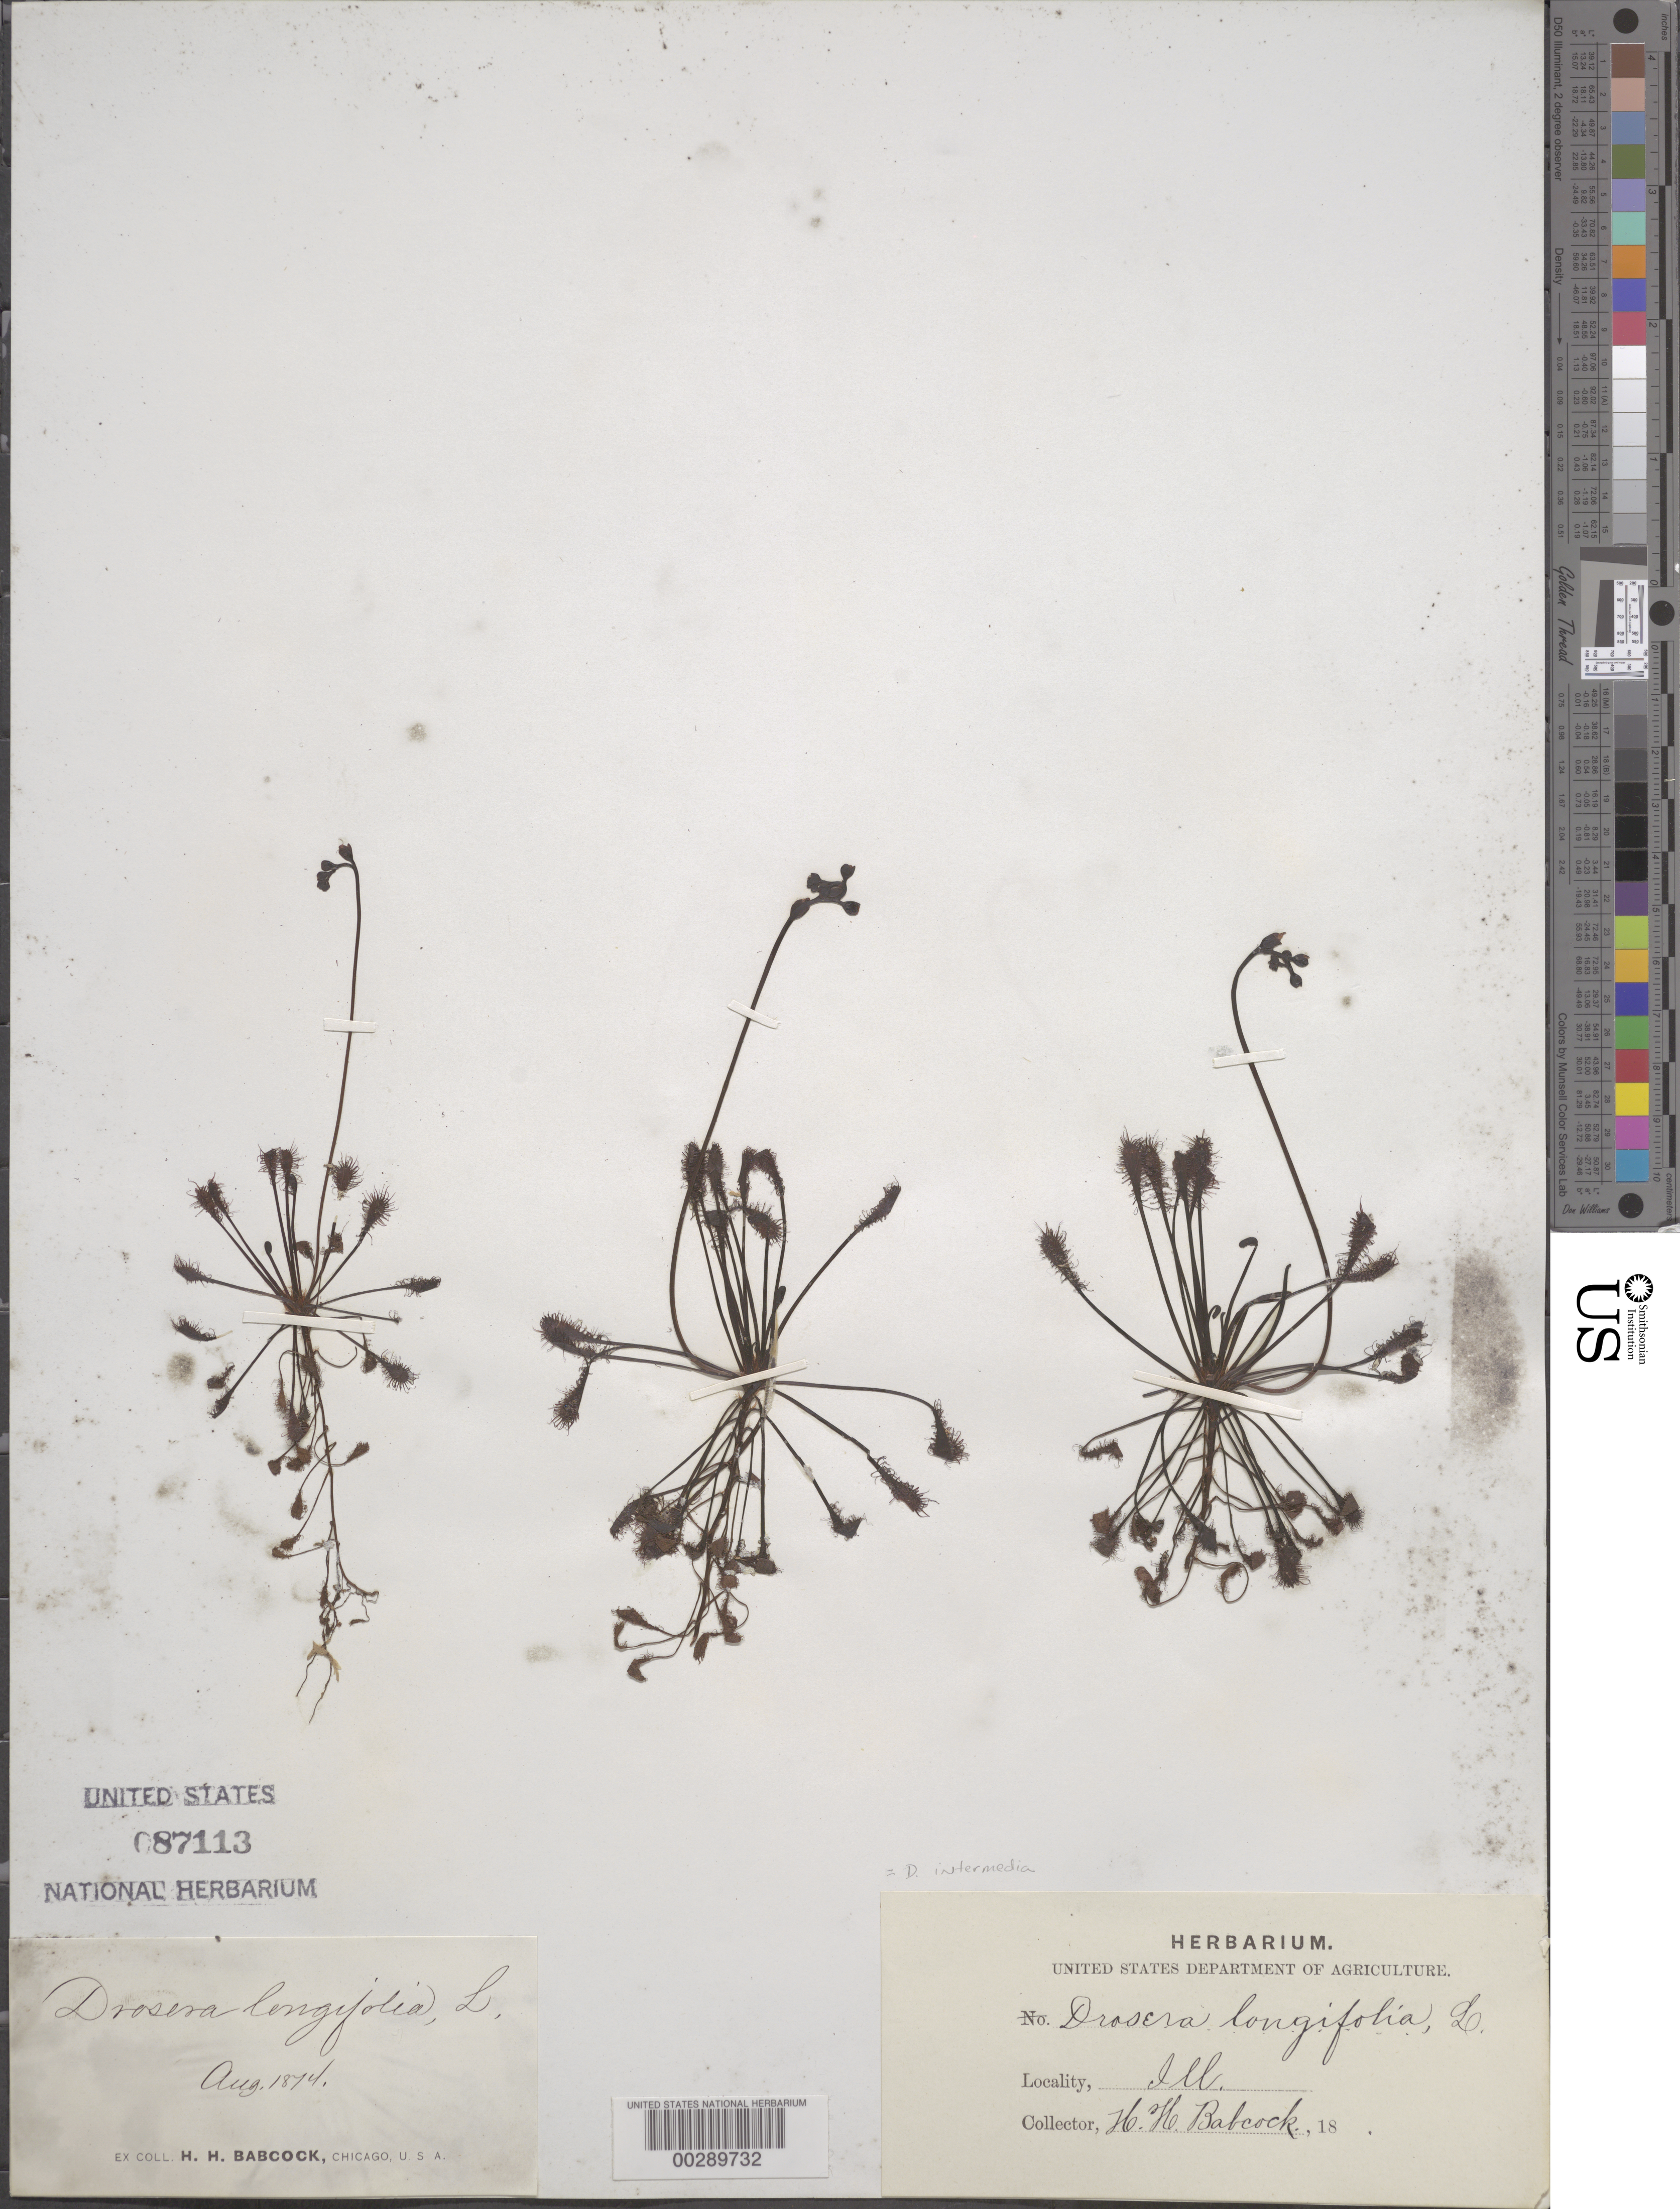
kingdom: Plantae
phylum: Tracheophyta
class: Magnoliopsida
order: Caryophyllales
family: Droseraceae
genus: Drosera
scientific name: Drosera intermedia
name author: Hayne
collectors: H. Babcock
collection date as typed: Aug 1874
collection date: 1874-08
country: United States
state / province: Illinois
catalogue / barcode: US 87113